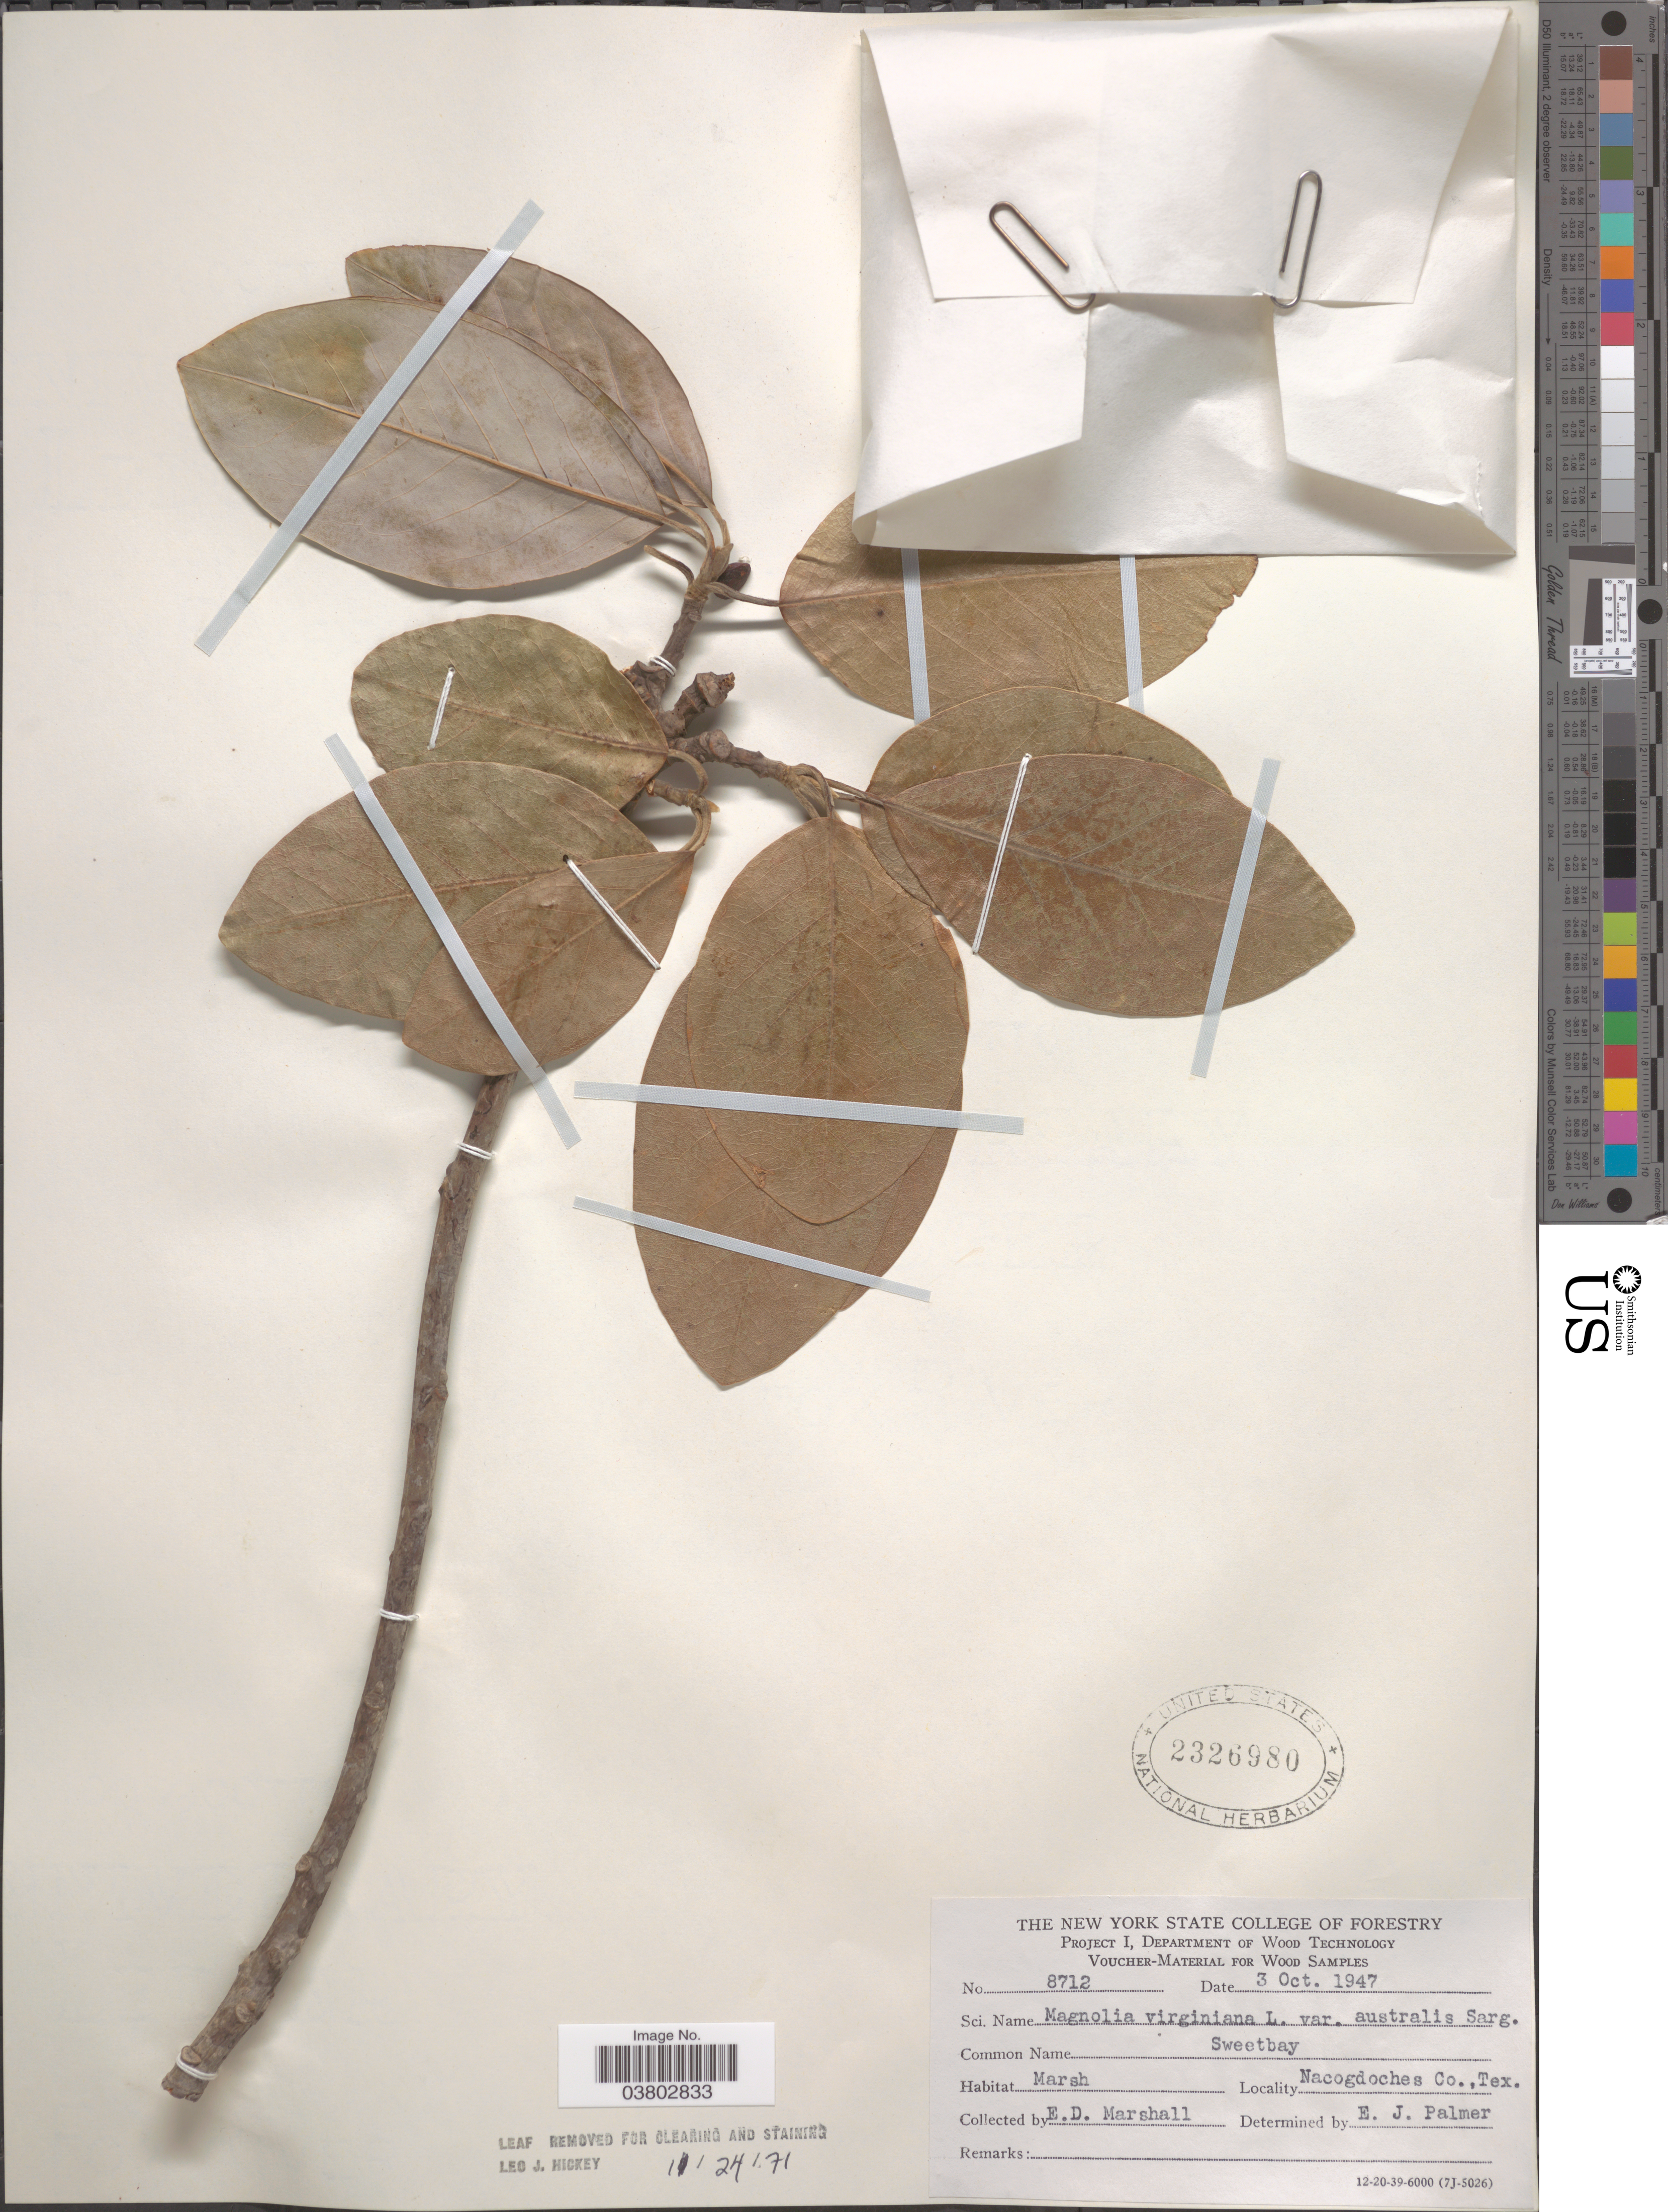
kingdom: Plantae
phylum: Tracheophyta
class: Magnoliopsida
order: Magnoliales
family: Magnoliaceae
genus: Magnolia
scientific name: Magnolia virginiana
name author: L.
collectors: E. D. Marshall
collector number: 8712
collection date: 1947-10-03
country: United States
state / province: Texas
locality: Nacogdoches Co.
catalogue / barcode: US 2326980